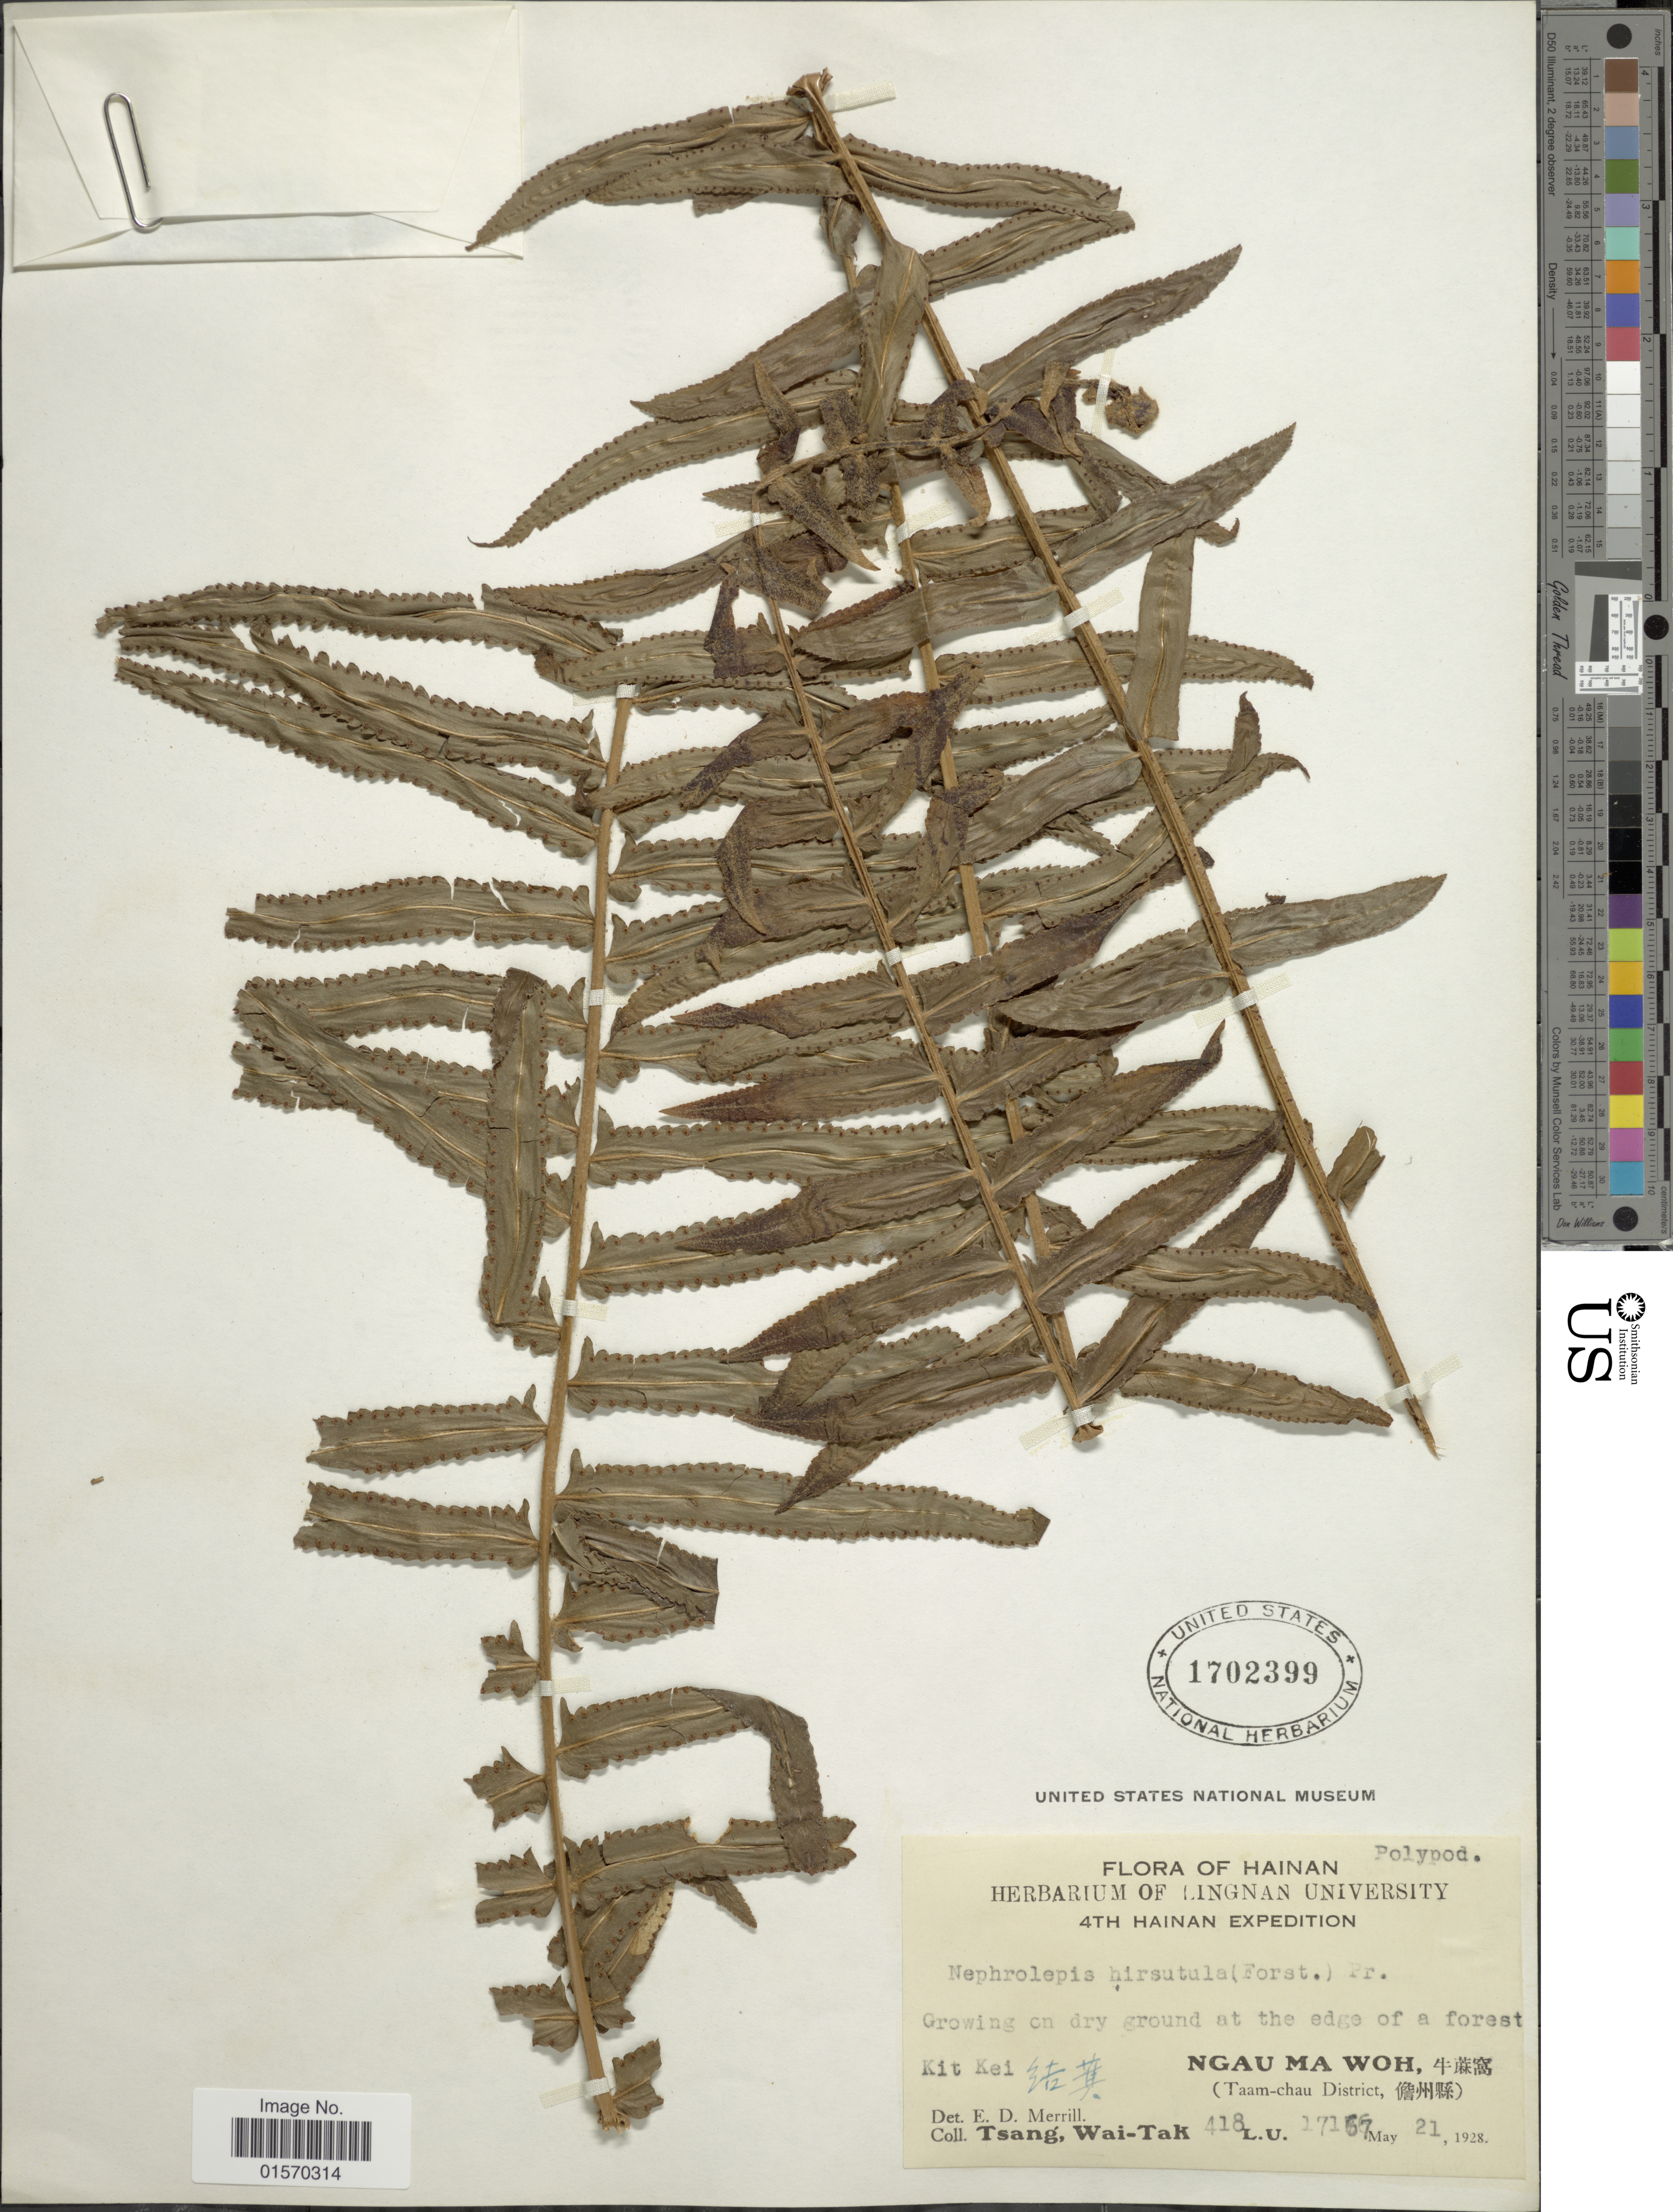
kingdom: Plantae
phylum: Tracheophyta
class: Polypodiopsida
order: Polypodiales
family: Nephrolepidaceae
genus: Nephrolepis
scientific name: Nephrolepis multiflora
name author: (Roxb.) F.M. Jarrett ex C.V. Morton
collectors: W. T. Tsang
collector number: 418L.U.17167*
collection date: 1928-05-21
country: China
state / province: Hainan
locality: Kit Kei. Ngau Ma Woh (Taam-chau District)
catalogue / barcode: US 1702399